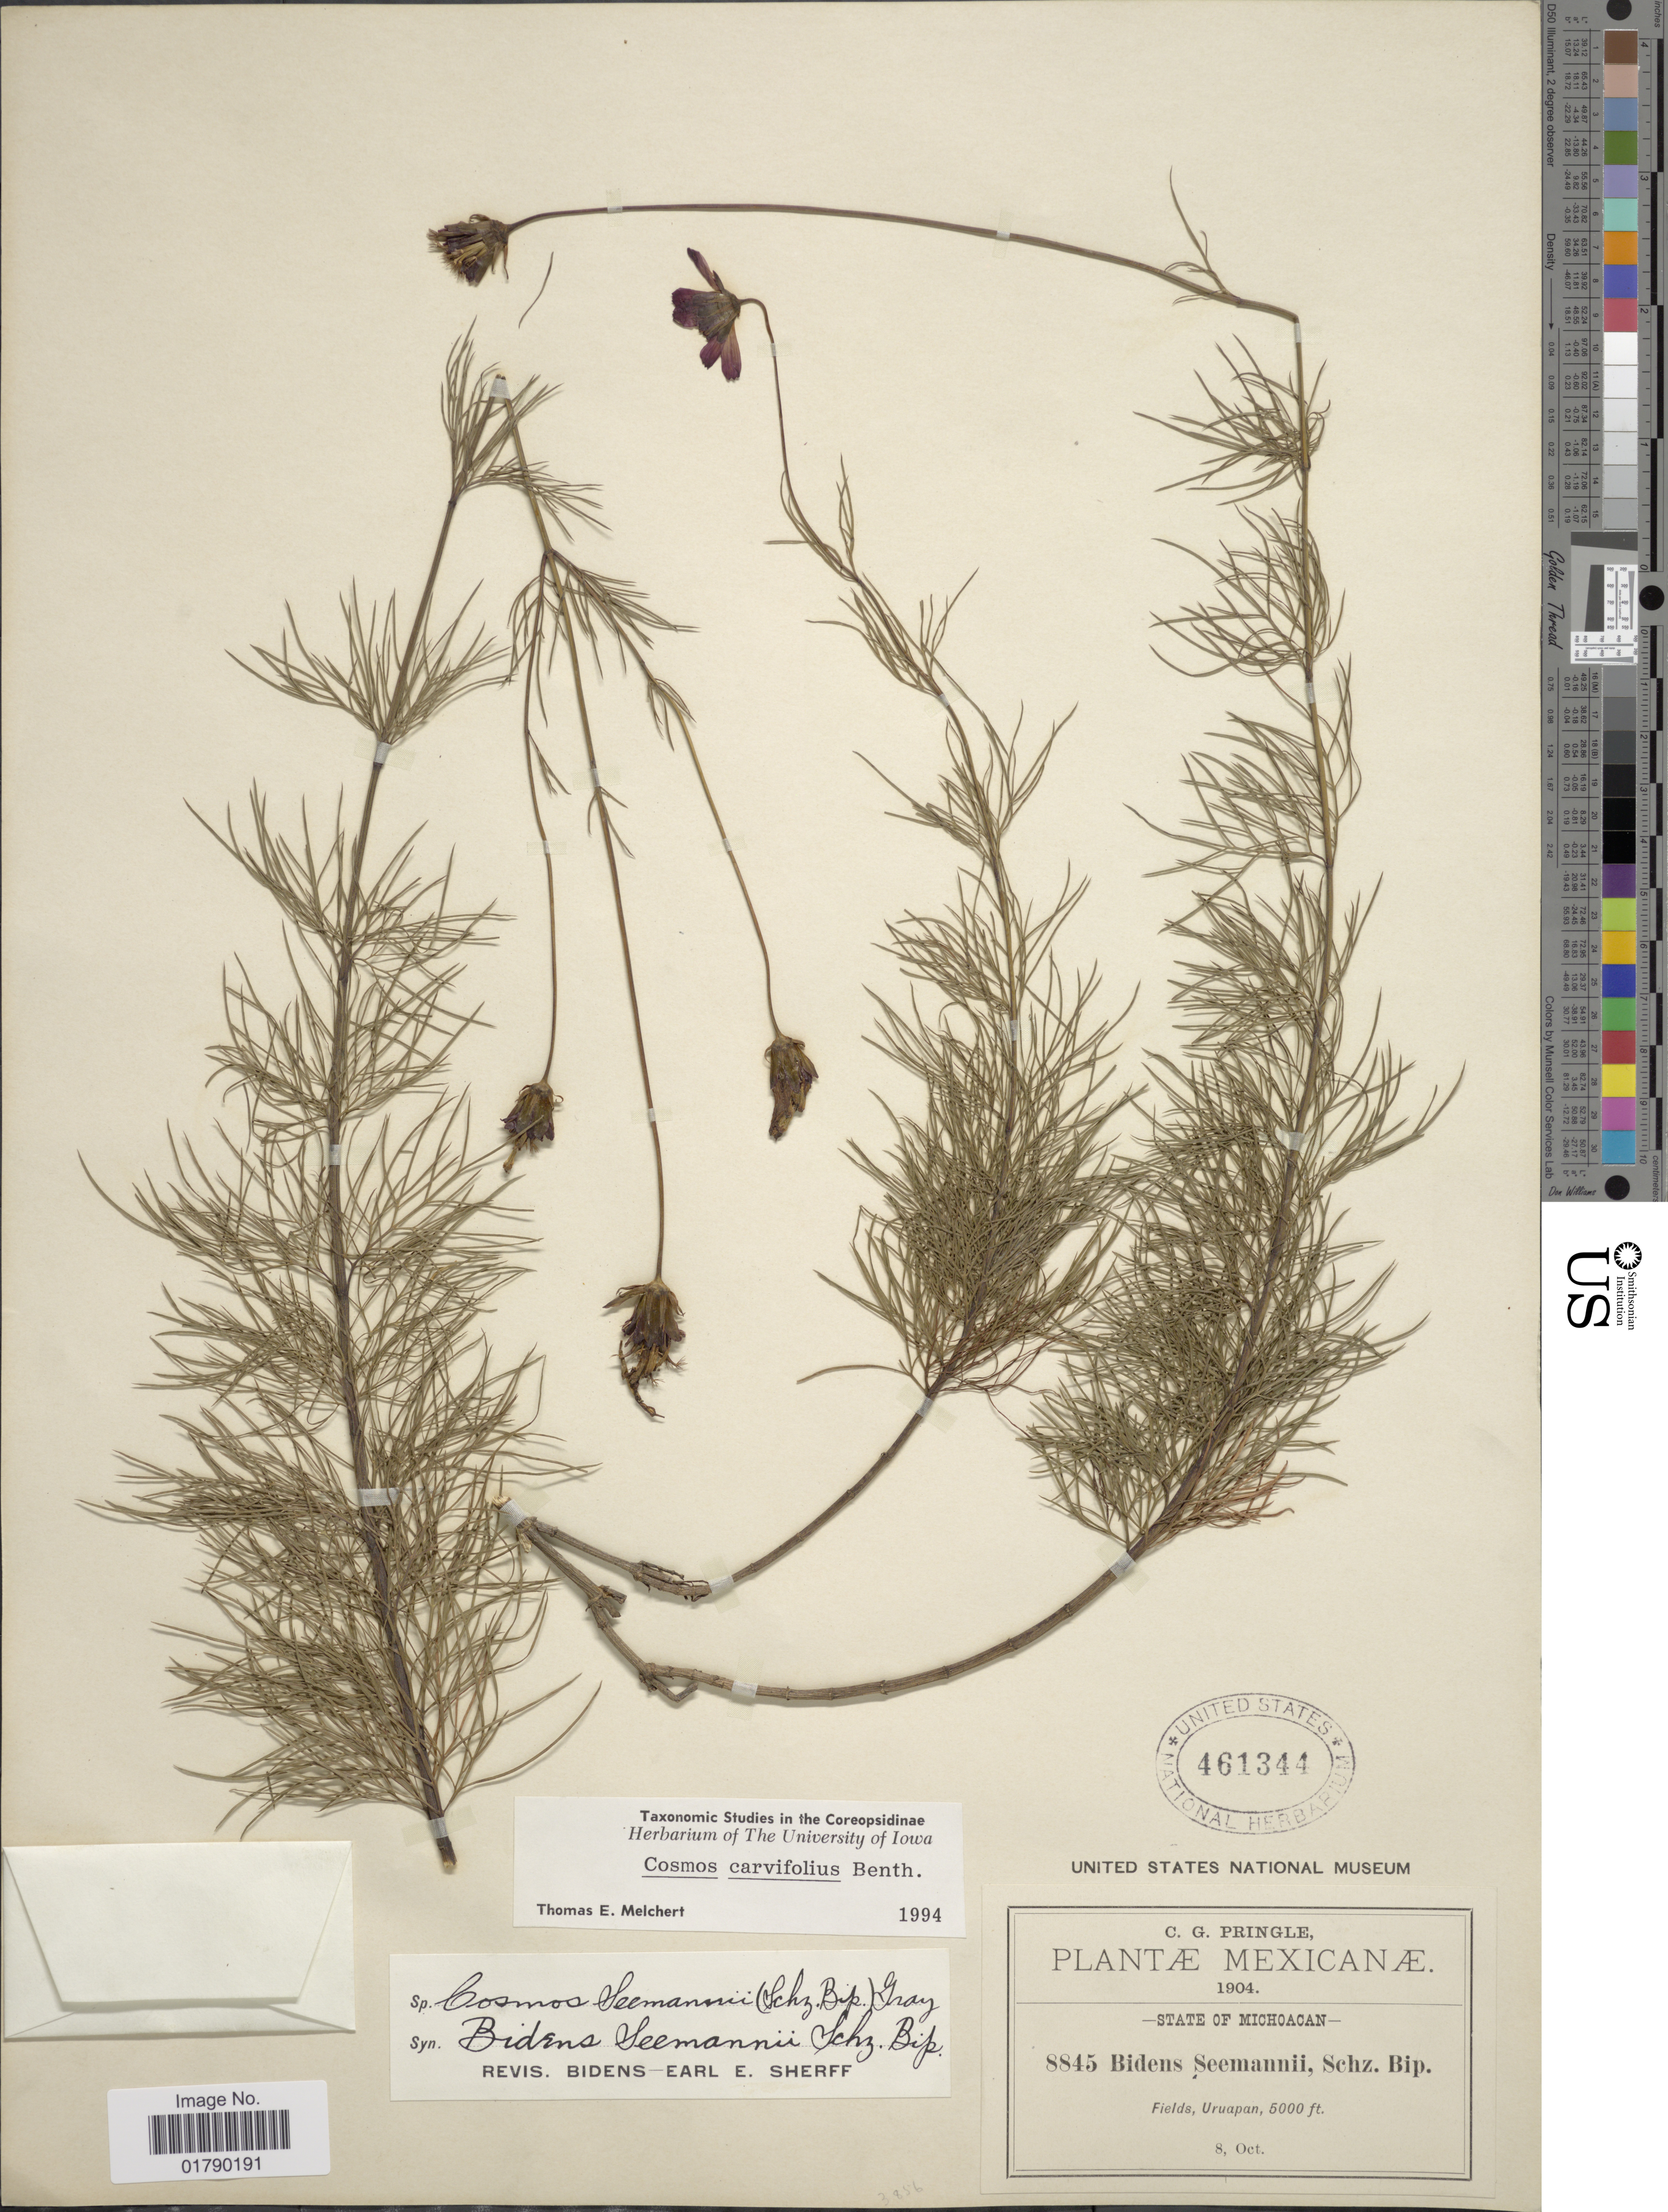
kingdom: Plantae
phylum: Tracheophyta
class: Magnoliopsida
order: Asterales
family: Asteraceae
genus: Cosmos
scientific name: Cosmos carvifolius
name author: Benth.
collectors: C. G. Pringle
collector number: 8845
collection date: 1904-10-08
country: Mexico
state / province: Michoacán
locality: Fields, Uruapan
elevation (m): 1524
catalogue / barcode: US 461344